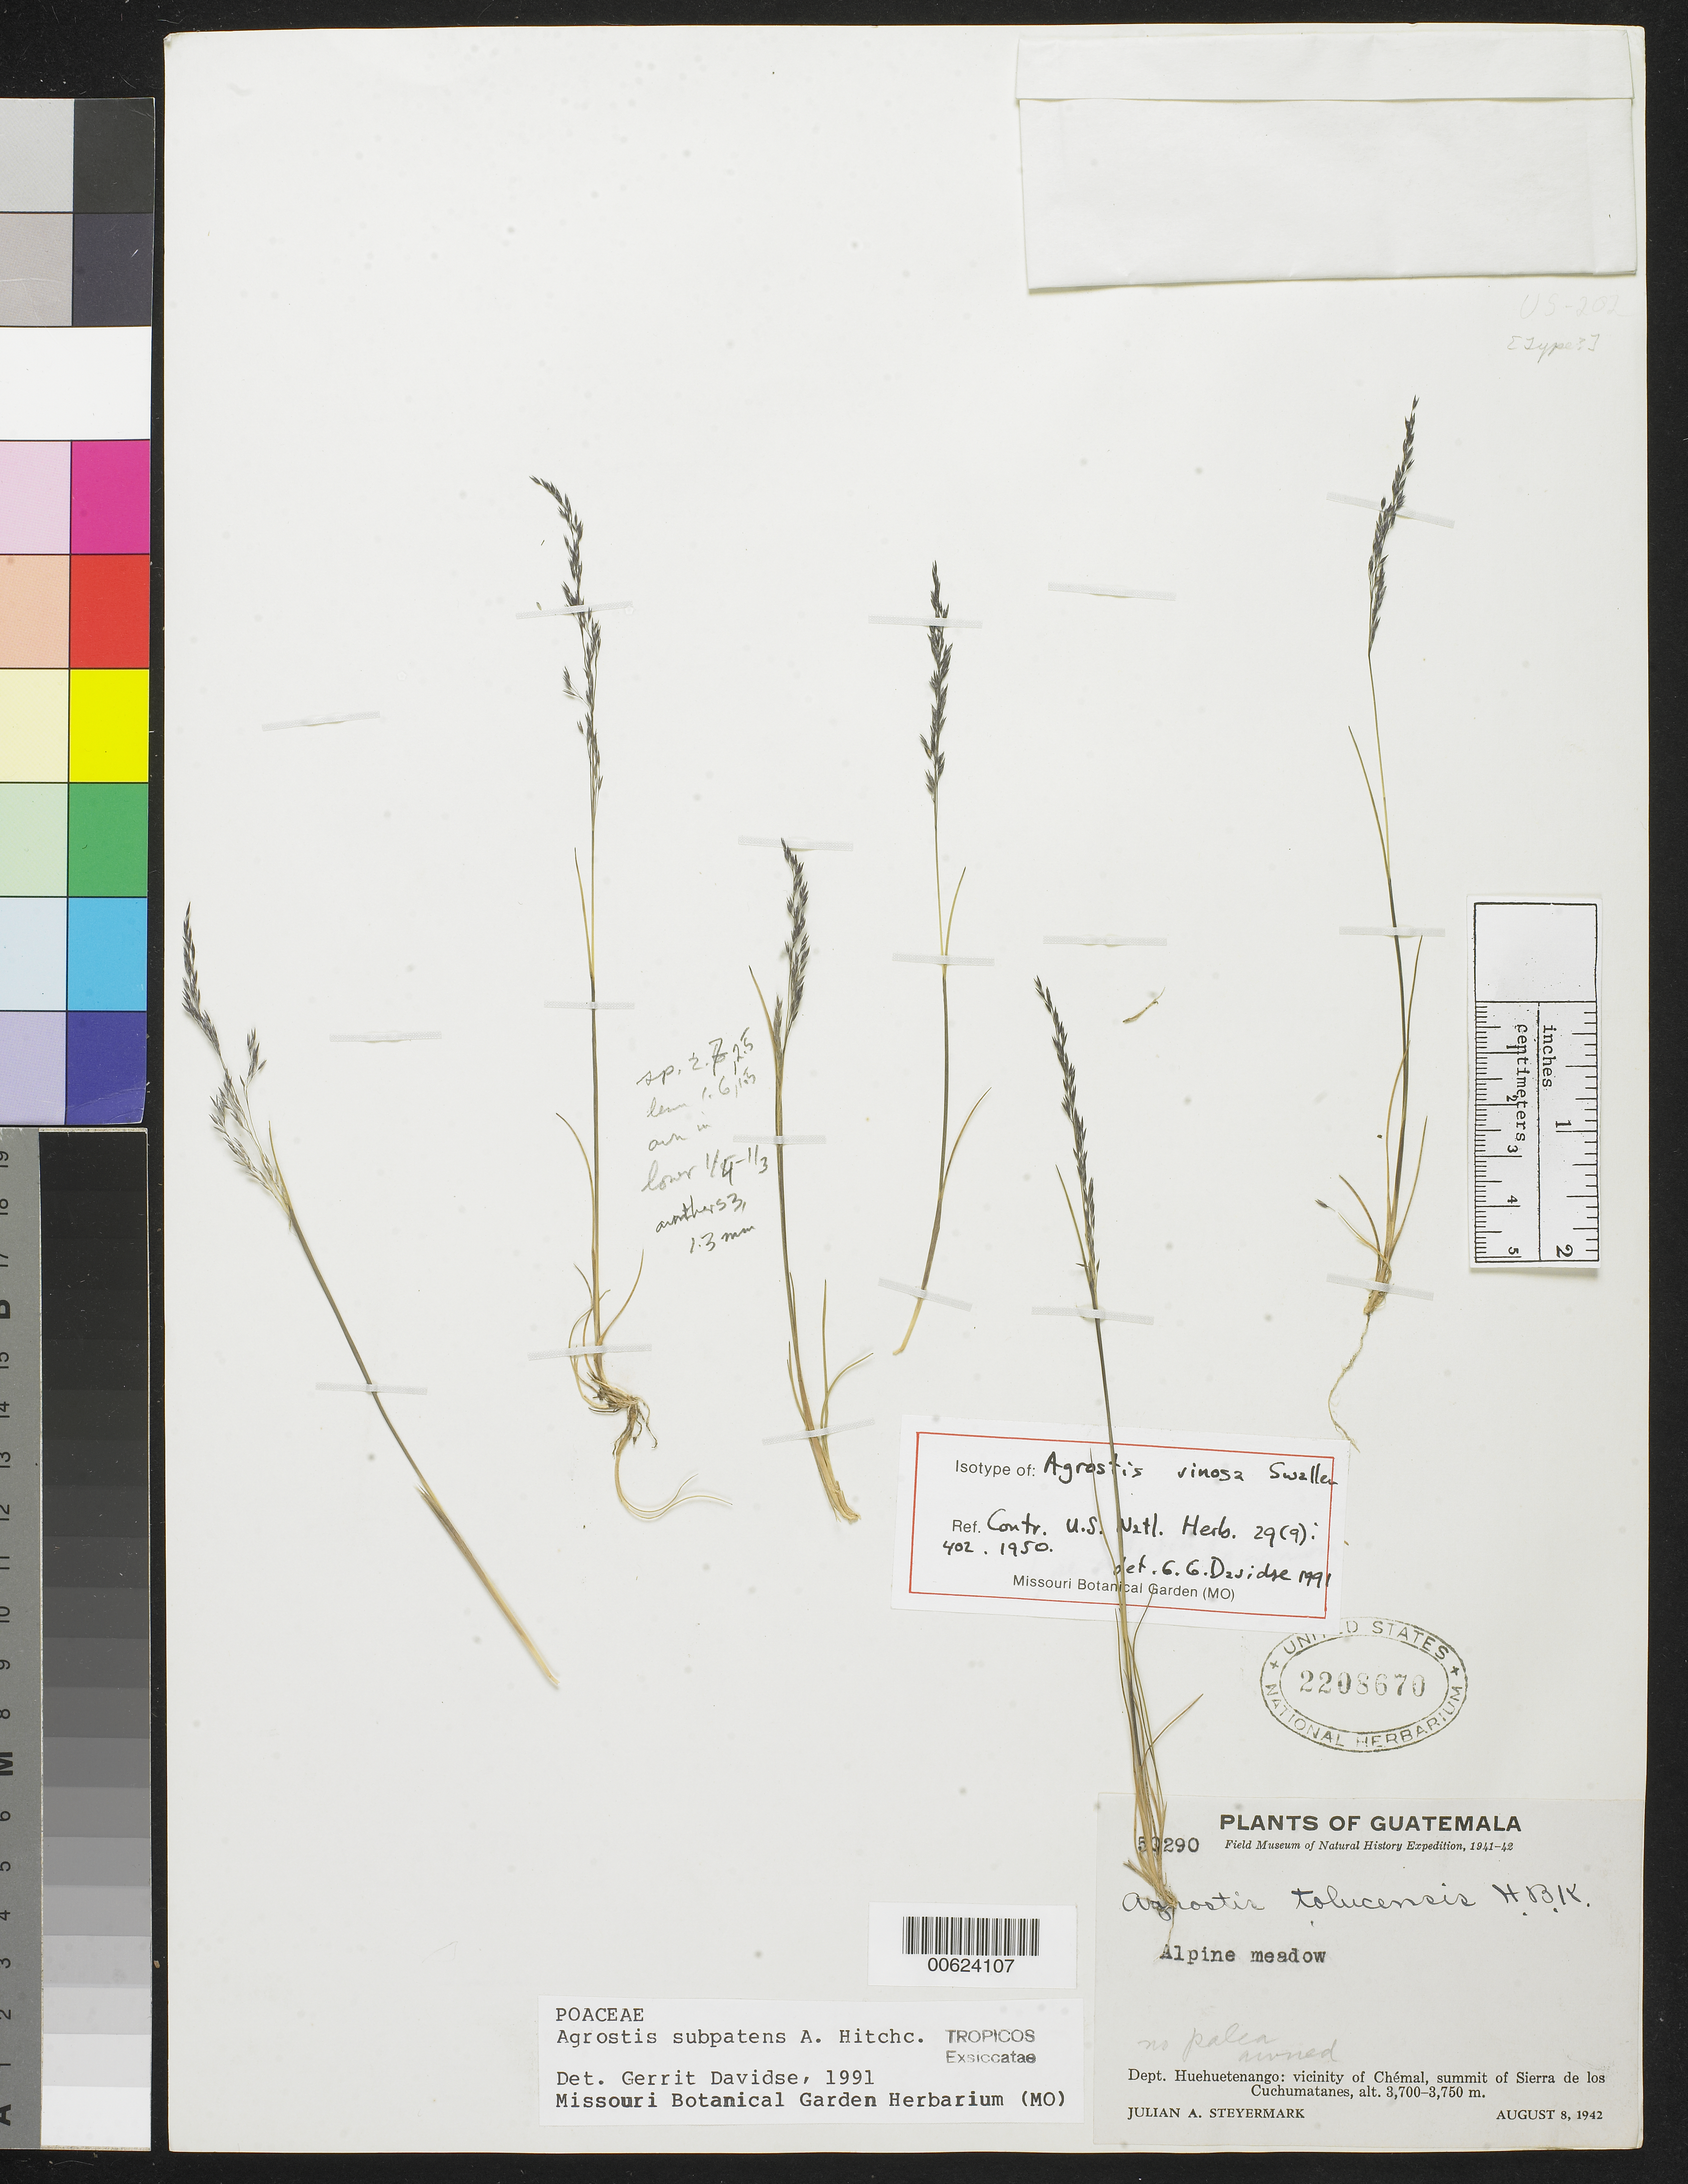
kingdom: Plantae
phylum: Tracheophyta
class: Liliopsida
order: Poales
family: Poaceae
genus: Agrostis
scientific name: Agrostis vinosa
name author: Swallen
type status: Isotype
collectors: J. Steyermark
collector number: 50290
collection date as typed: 08 Aug 1942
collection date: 1942-08-08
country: Guatemala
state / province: Huehuetenango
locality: Vicinity of Chemal, summit of Sierra de las Cuchumatanes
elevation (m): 3700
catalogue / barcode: US 2208670